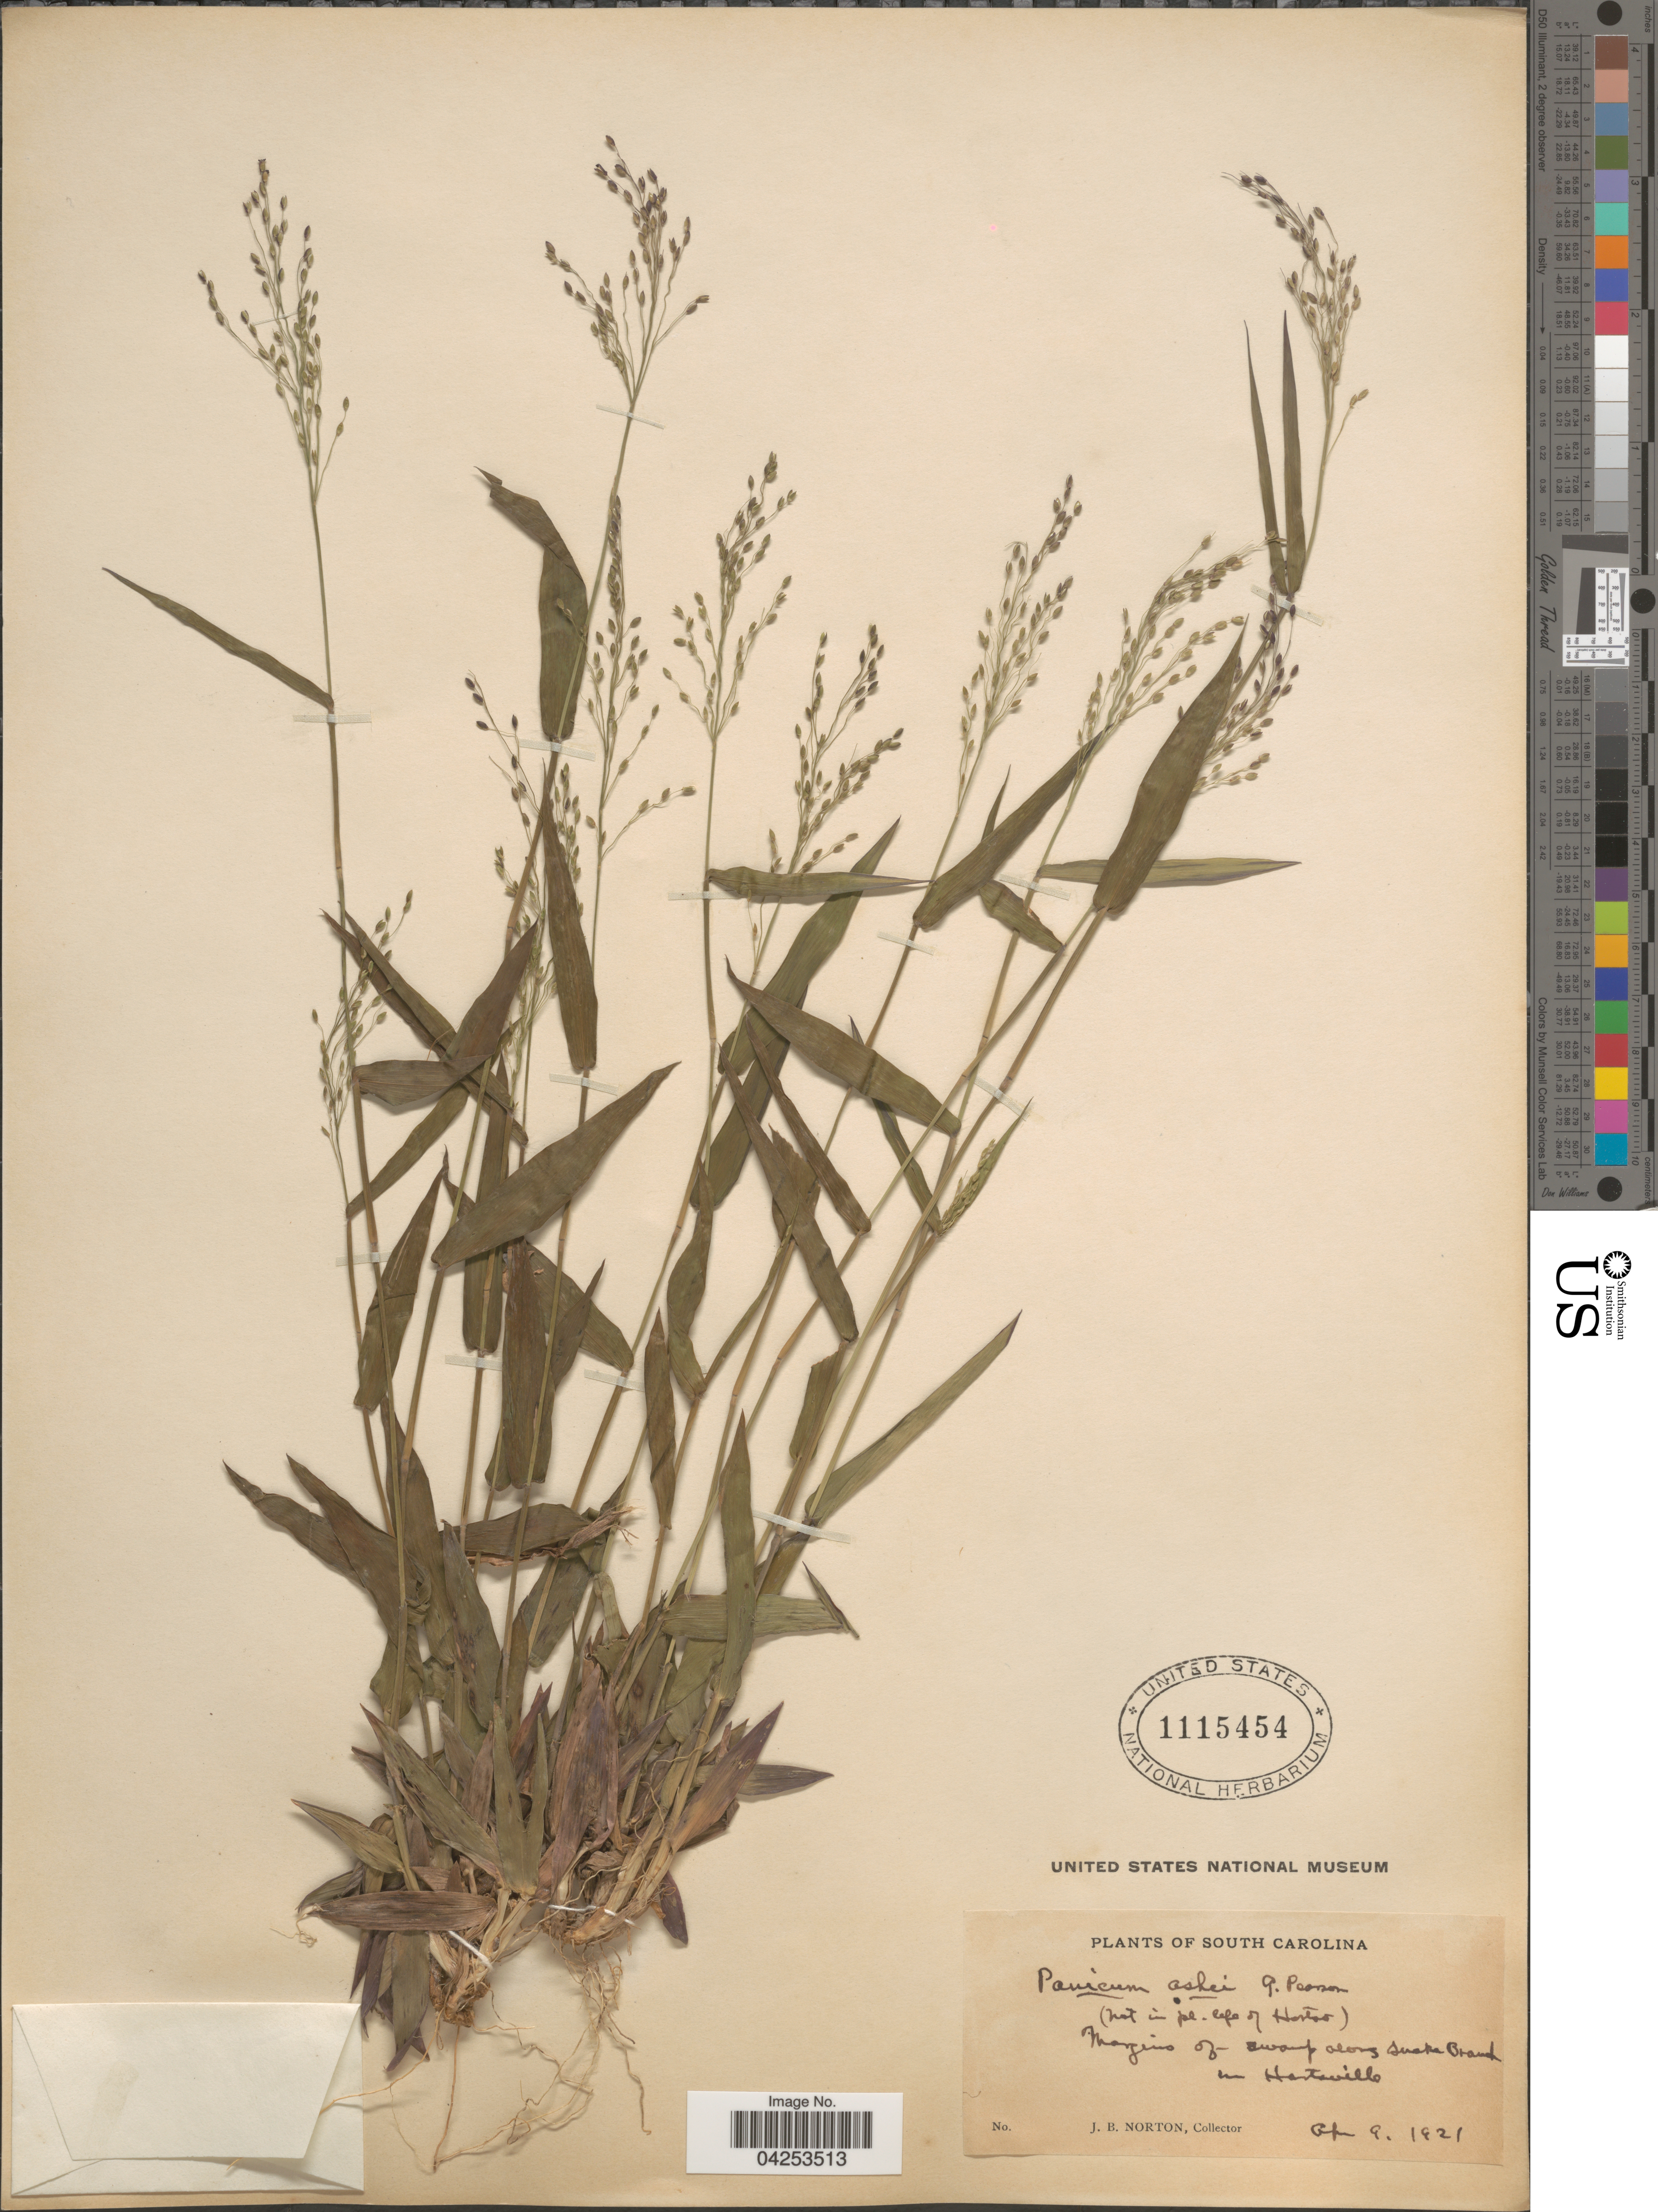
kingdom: Plantae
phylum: Tracheophyta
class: Liliopsida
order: Poales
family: Poaceae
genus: Dichanthelium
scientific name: Dichanthelium commutatum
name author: (Schult.) Gould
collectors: J. B. Norton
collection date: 1921-04-09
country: United States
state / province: South Carolina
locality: Margins of swamp along Snake Branch on Hartsville.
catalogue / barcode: US 1115454